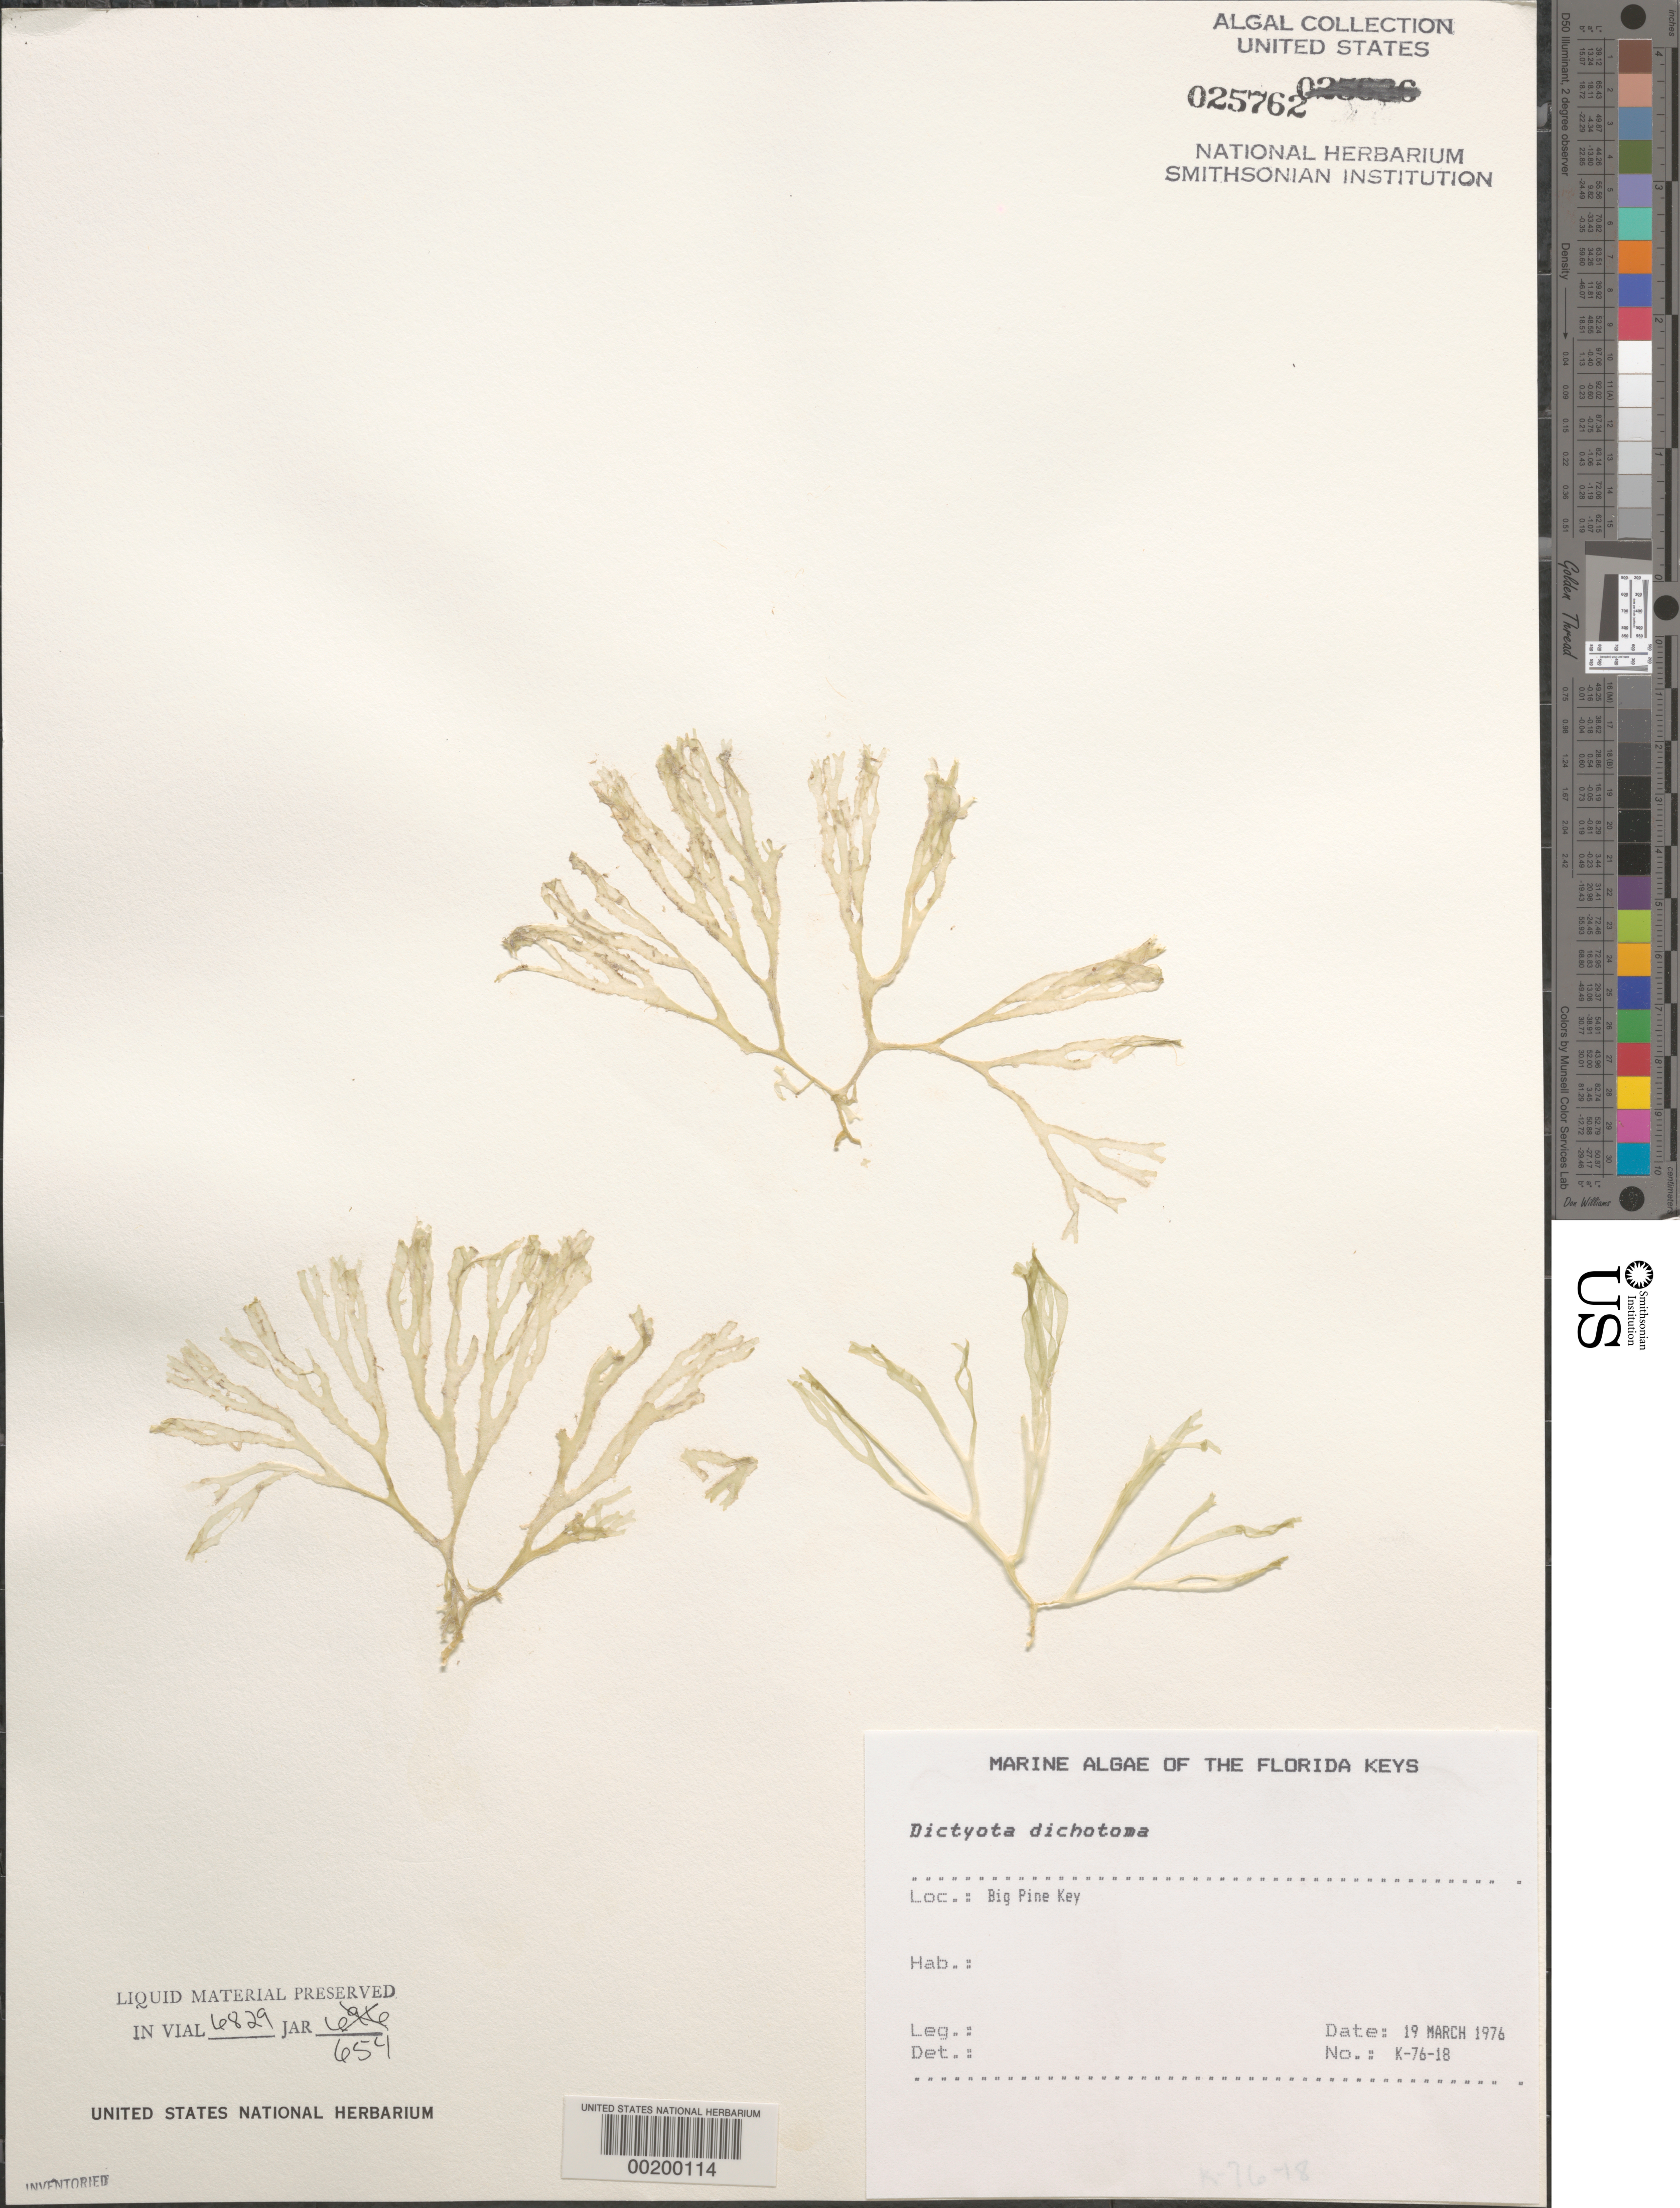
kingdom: Chromista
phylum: Ochrophyta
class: Phaeophyceae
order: Dictyotales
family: Dictyotaceae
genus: Dictyota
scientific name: Dictyota dichotoma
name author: (Huds.) J.V.Lamouroux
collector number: K-76-18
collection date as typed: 19 Mar 1976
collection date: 1976-03-19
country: United States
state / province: Florida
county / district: Monroe County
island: Big Pine Key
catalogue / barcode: US 25762